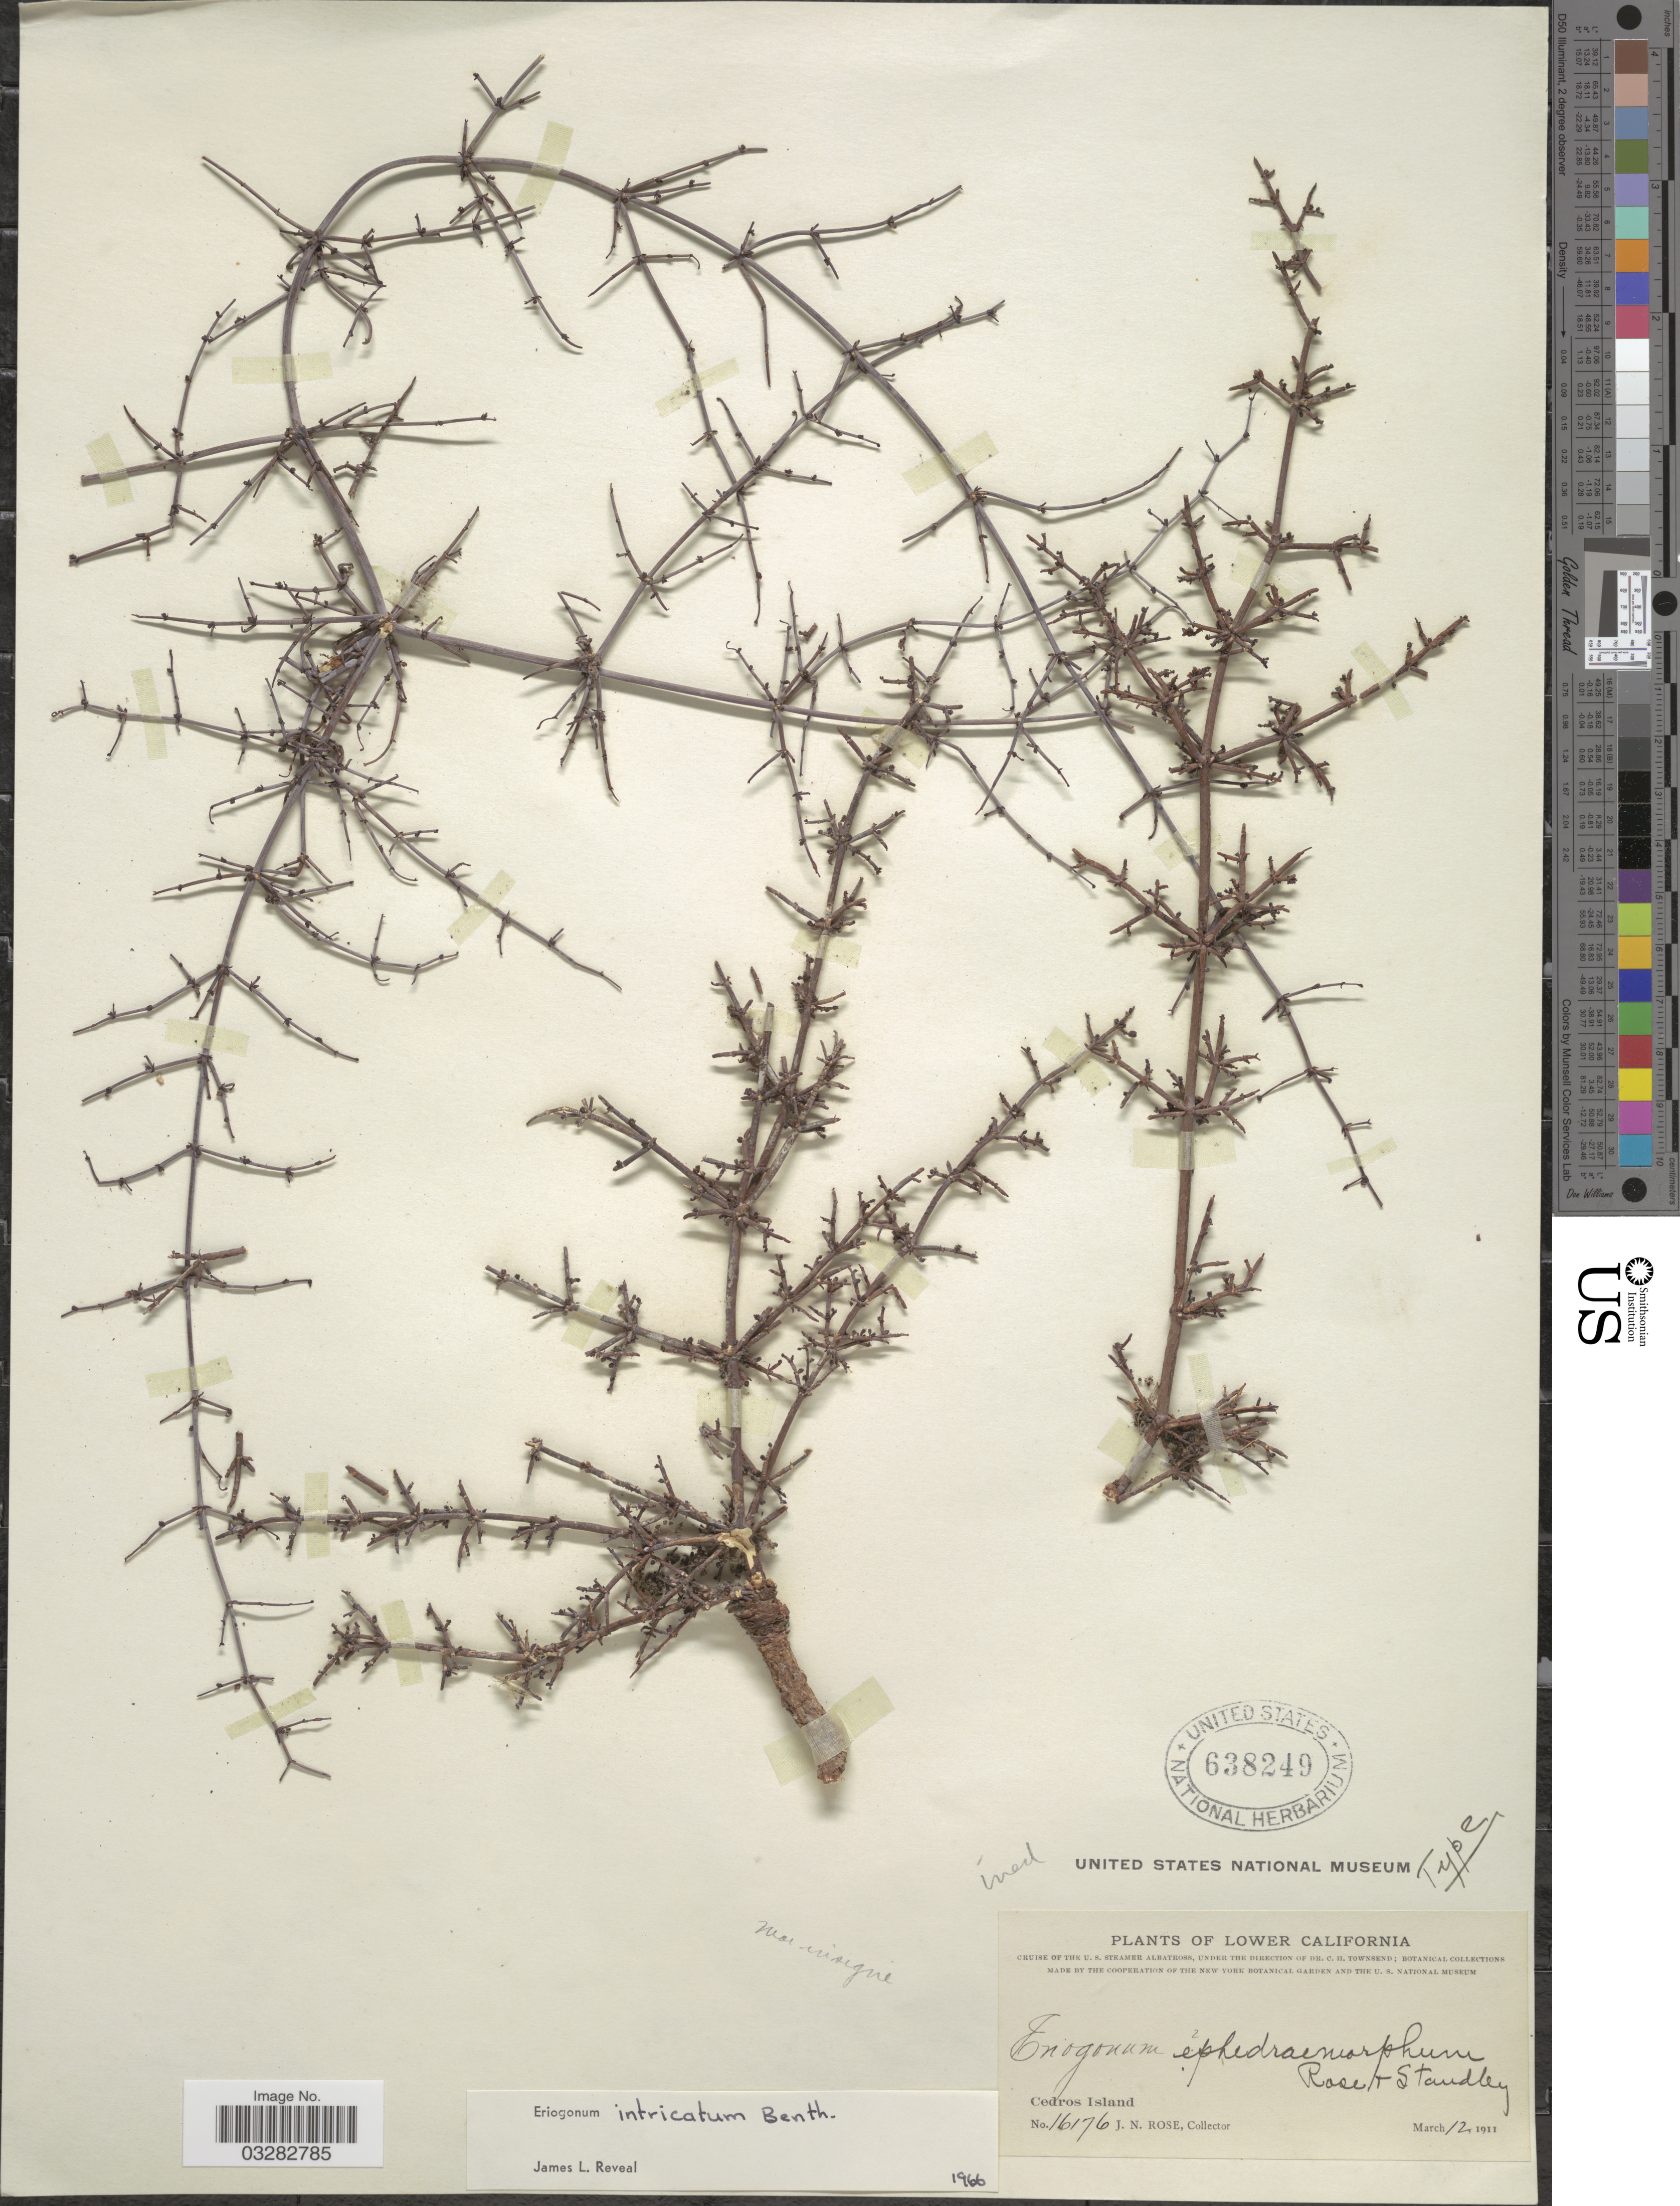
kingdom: Plantae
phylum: Tracheophyta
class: Magnoliopsida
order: Caryophyllales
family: Polygonaceae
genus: Eriogonum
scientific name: Eriogonum intricatum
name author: Benth.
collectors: J. N. Rose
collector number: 16176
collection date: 1911-03-12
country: Mexico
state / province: Baja California Norte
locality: Lower California. Cedros Island.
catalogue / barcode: US 638249